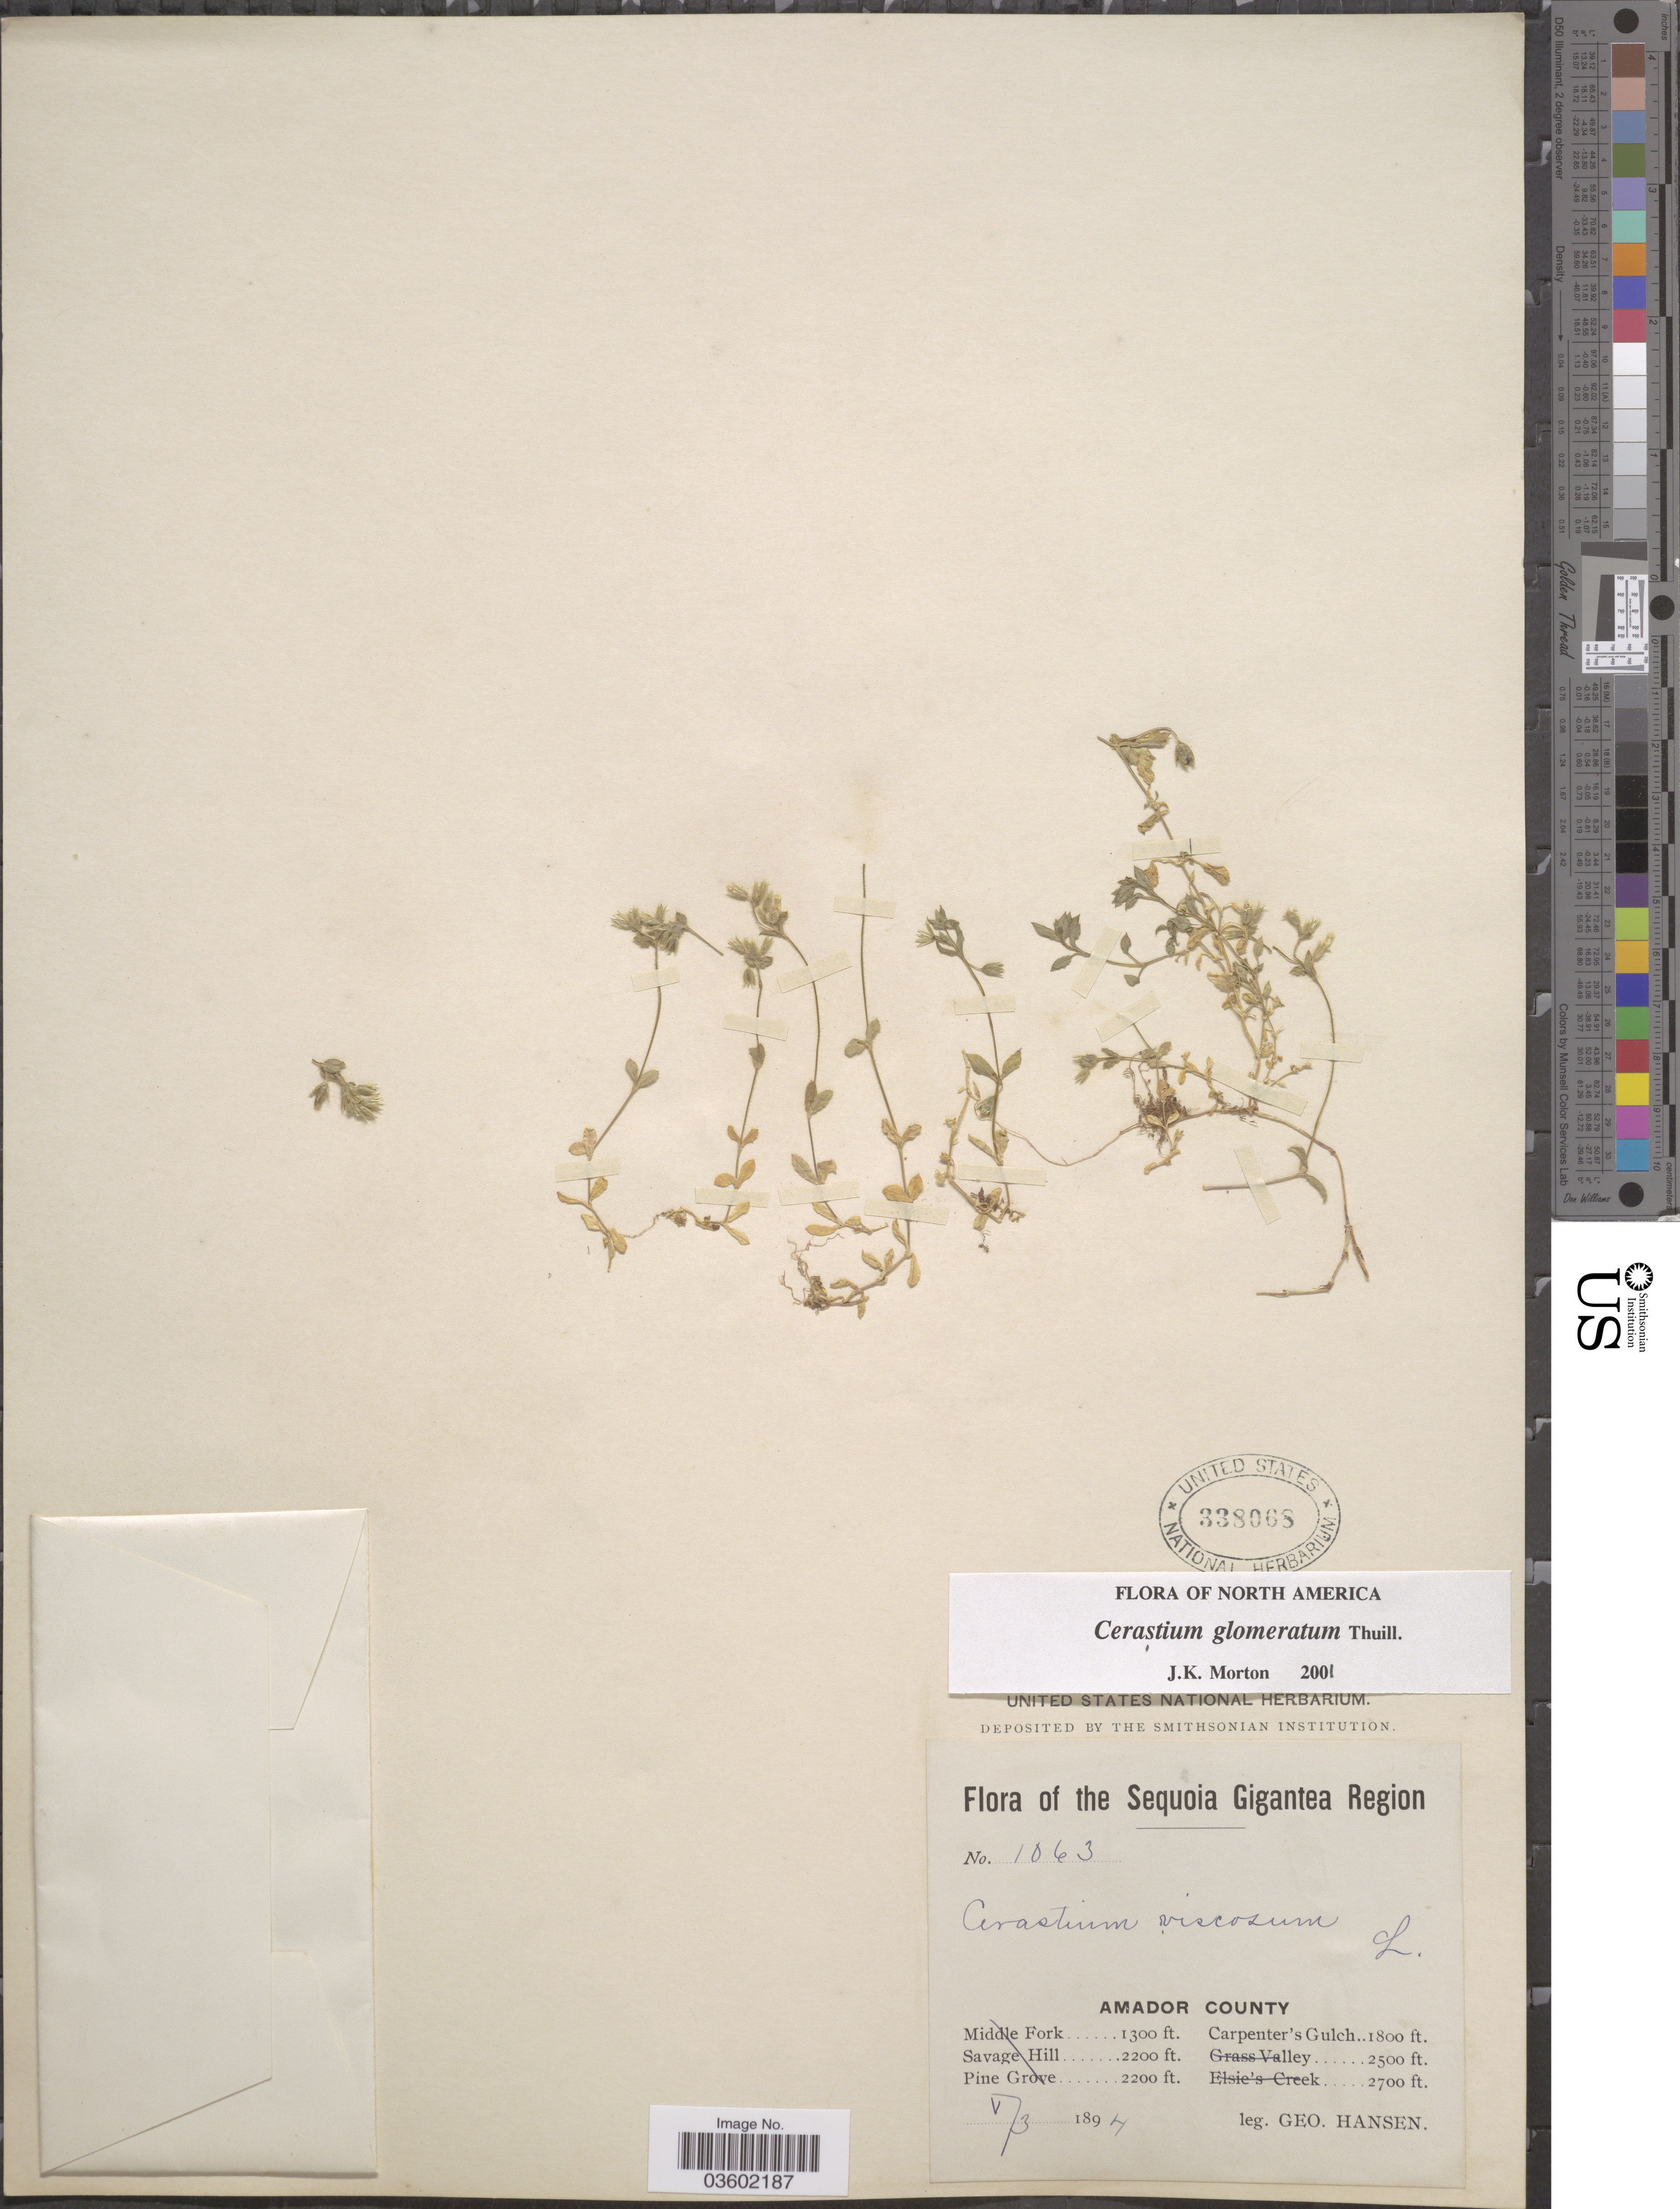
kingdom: Plantae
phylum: Tracheophyta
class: Magnoliopsida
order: Caryophyllales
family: Caryophyllaceae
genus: Cerastium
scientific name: Cerastium viscosum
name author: L.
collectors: G. Hansen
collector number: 1063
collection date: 1894-05-03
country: United States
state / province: California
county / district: Amador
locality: Sequoia Gigantea Region. Amador County. Carpenter's Gulch.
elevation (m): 549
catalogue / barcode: US 338068